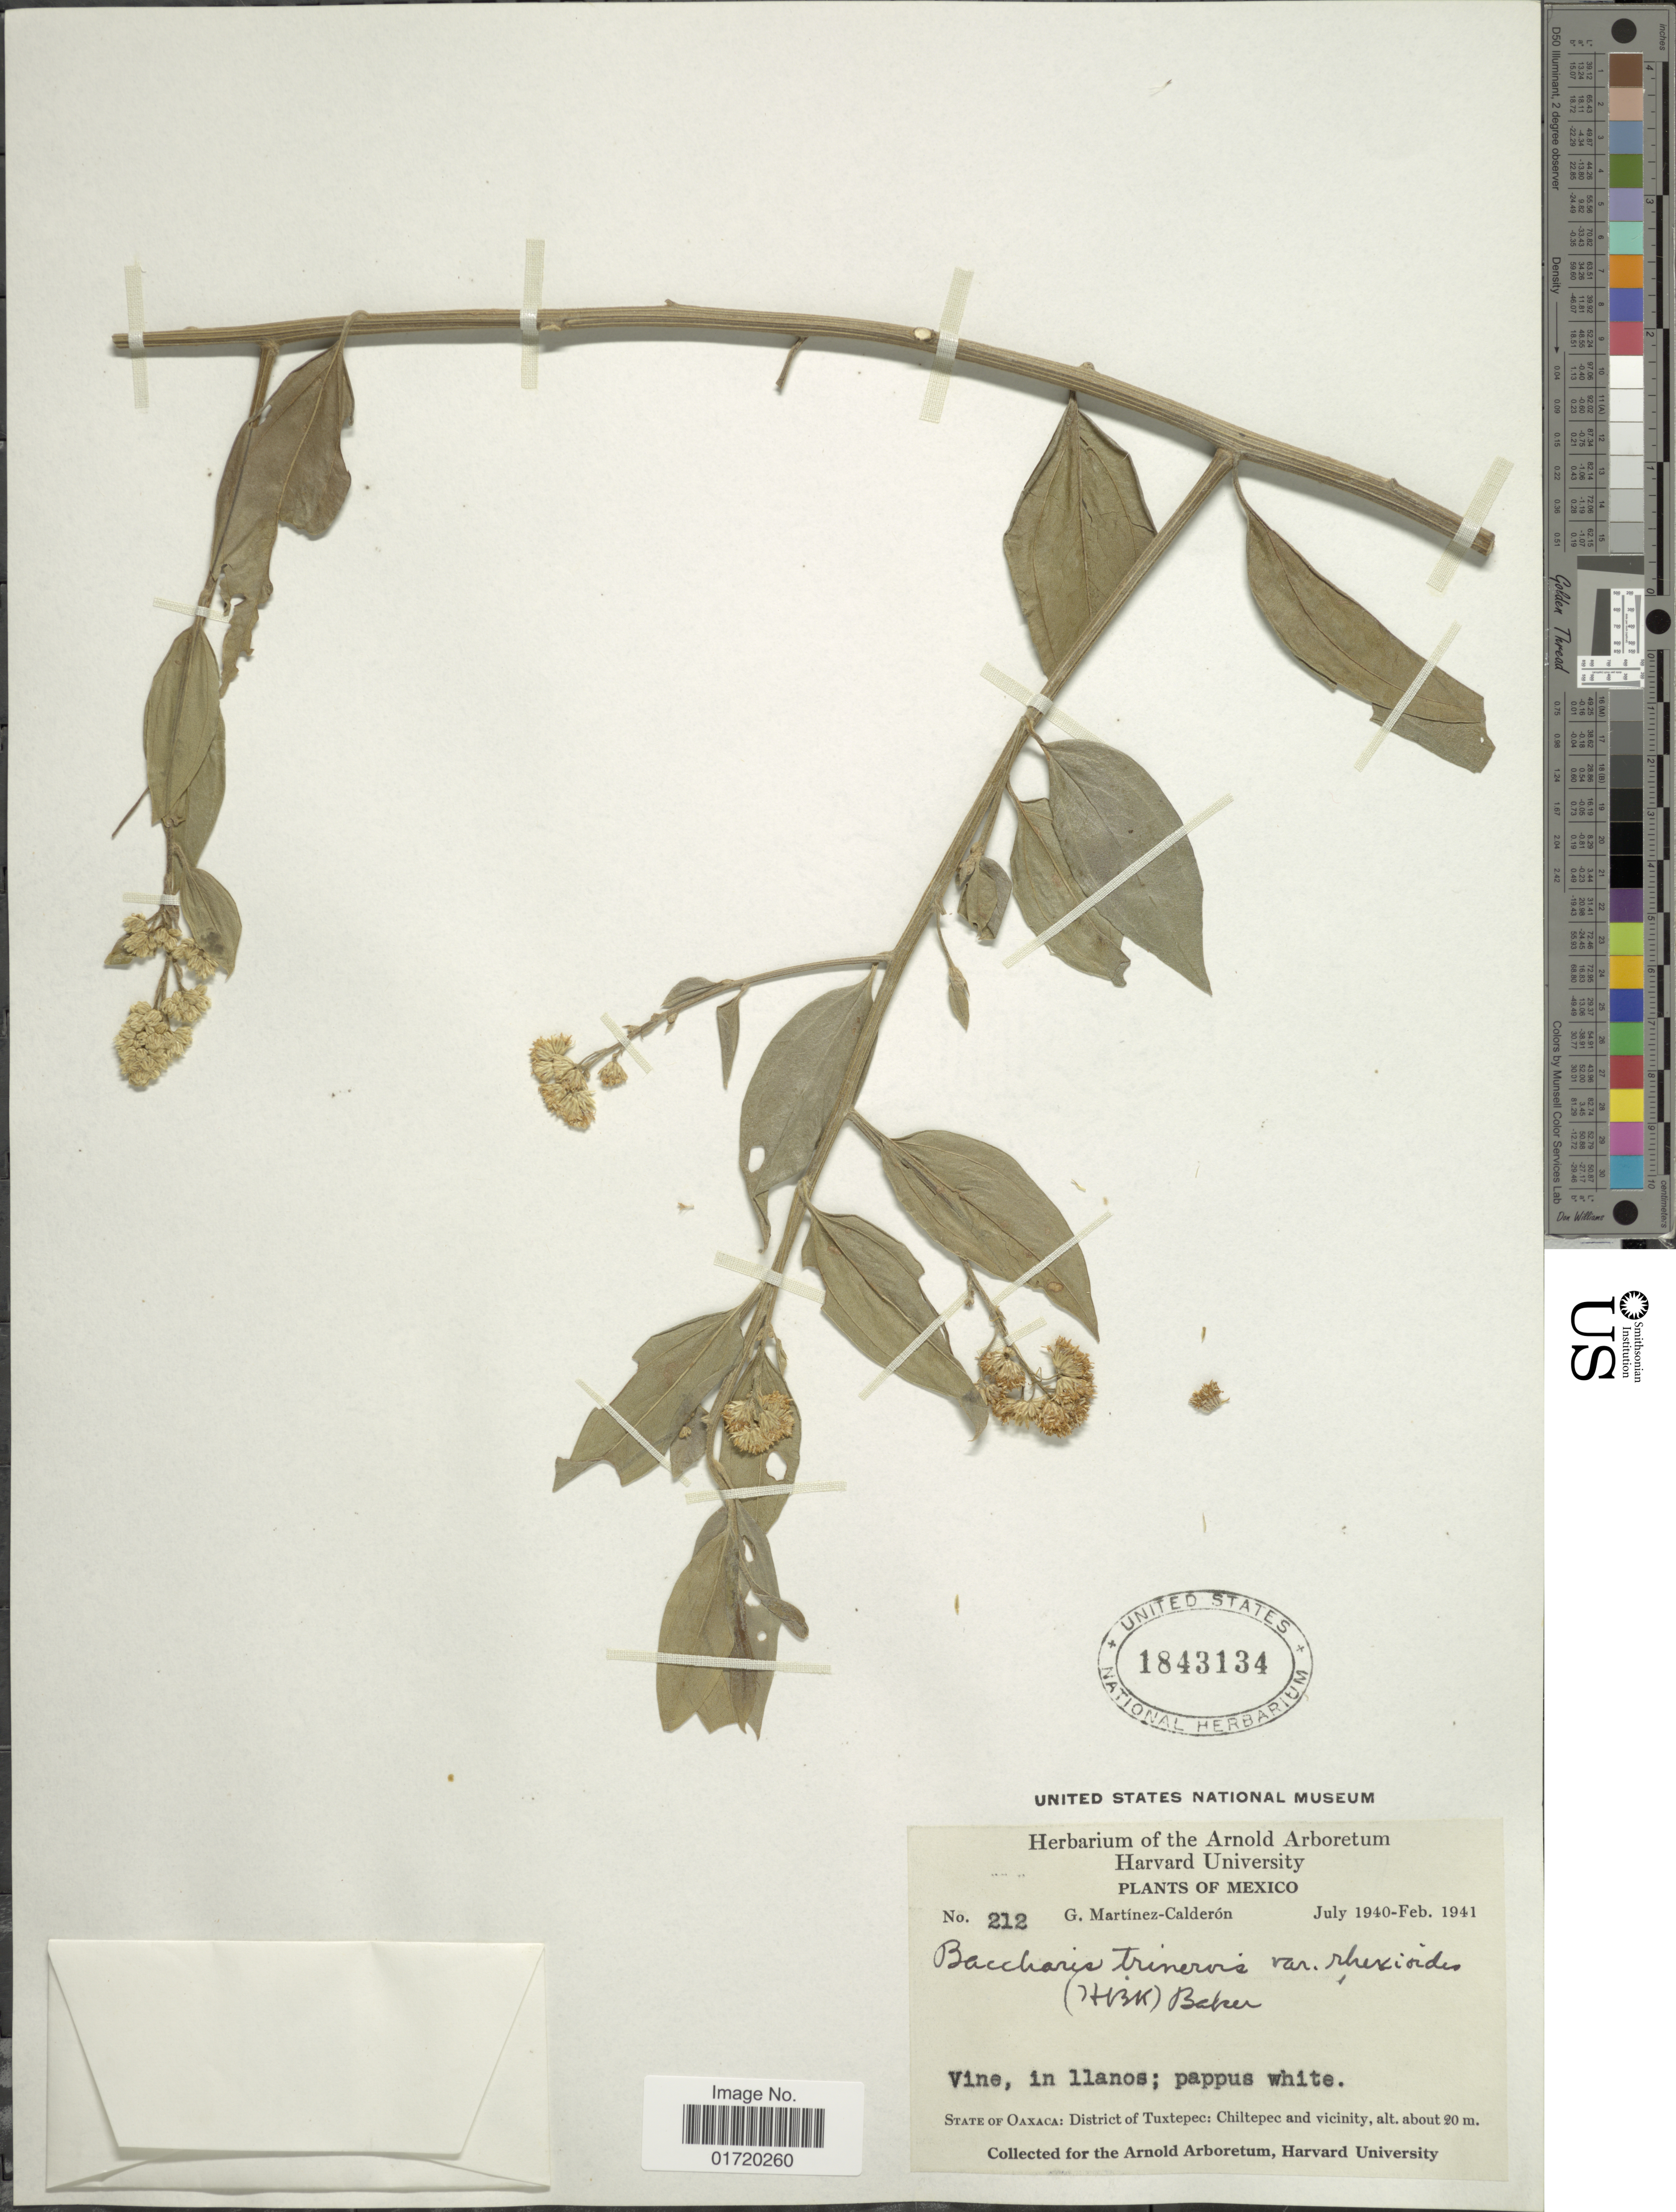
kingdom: Plantae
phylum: Tracheophyta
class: Magnoliopsida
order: Asterales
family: Asteraceae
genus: Baccharis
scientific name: Baccharis trinervis var. rhexioides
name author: (Kunth) Baker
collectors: G. Martínez Calderón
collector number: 212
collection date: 1940-07/1941-02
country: Mexico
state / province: Oaxaca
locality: District of Tuxtepec, Chiltepec and vicinity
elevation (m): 20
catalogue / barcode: US 1843134